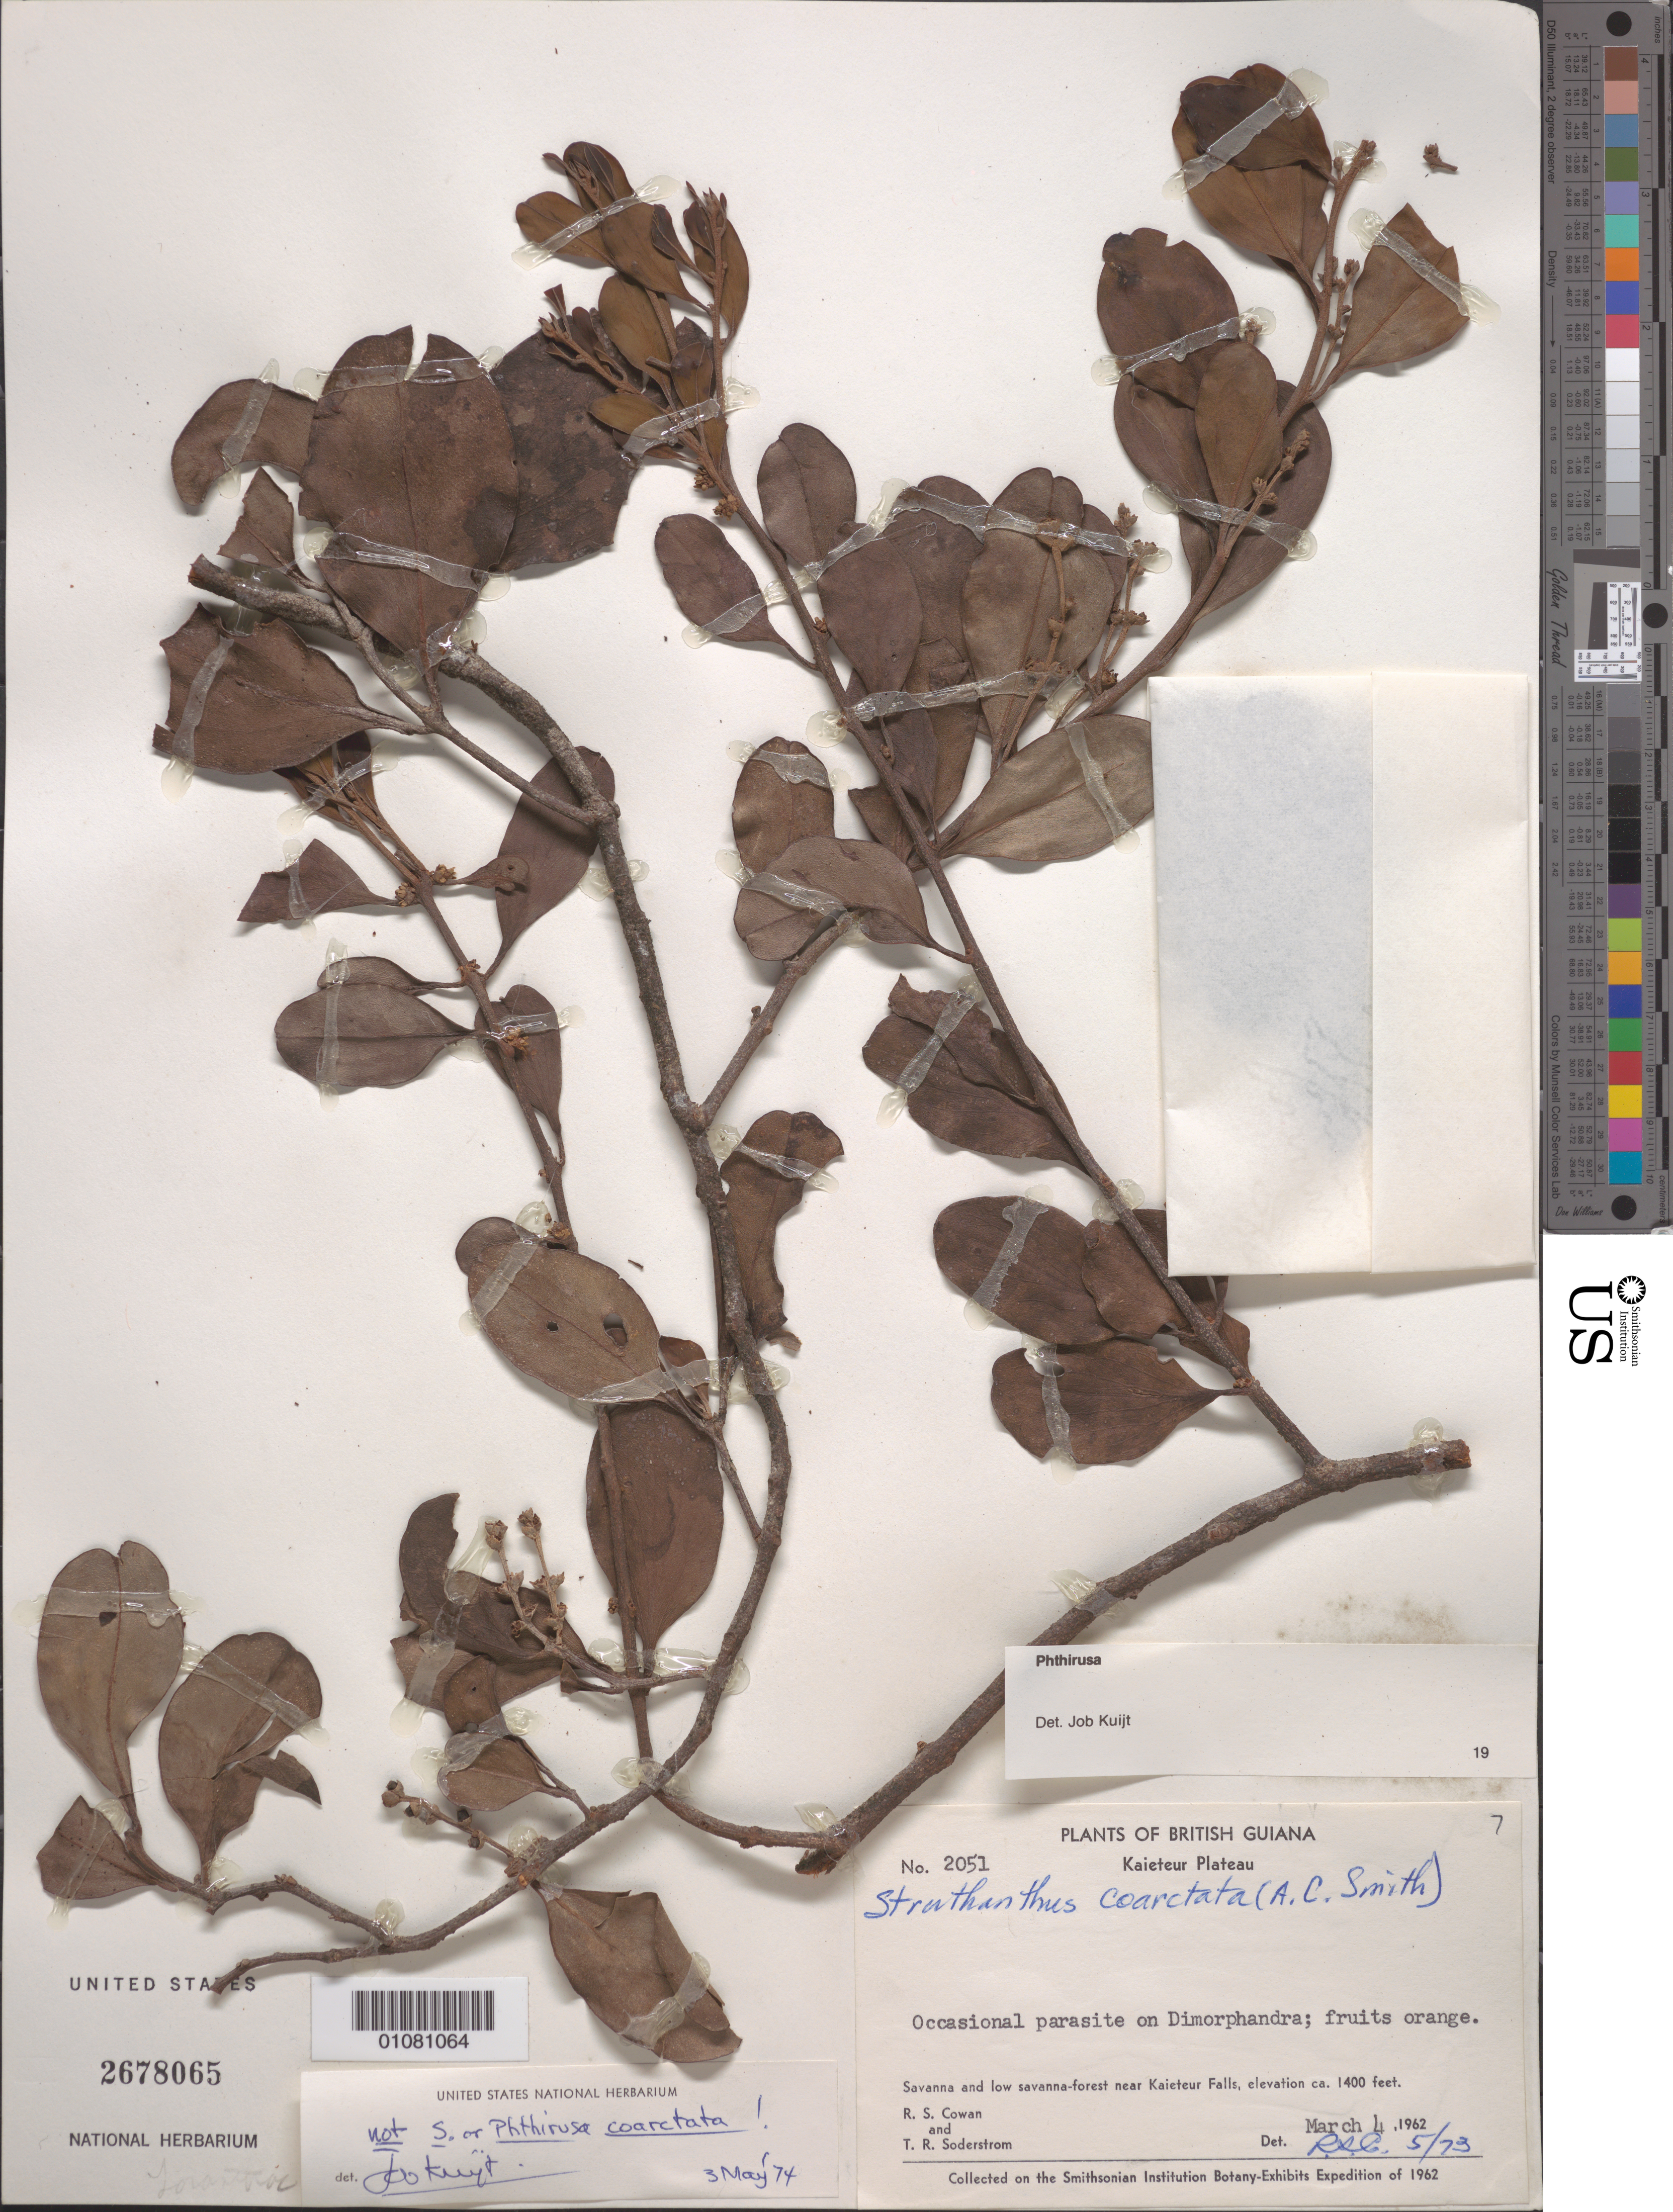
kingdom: Plantae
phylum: Tracheophyta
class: Magnoliopsida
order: Santalales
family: Loranthaceae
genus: Passovia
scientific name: Passovia santaremensis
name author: (Eichler) Kuijt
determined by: Caraballo-Ortiz, Marcos A., (MISS), University of Mississippi (UNITED STATES)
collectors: R. S. Cowan & T. R. Soderstrom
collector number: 2051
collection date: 1962-03-04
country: Guyana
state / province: Potaro-Siparuni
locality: Kaieteur Plateau, near Kaieteur Falls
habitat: Savanna and low savanna-forest near falls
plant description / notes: Mixed collection A and B. Mounted with (A) Cladocolea micrantha (Eichler) Kujit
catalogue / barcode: US 2678065-2